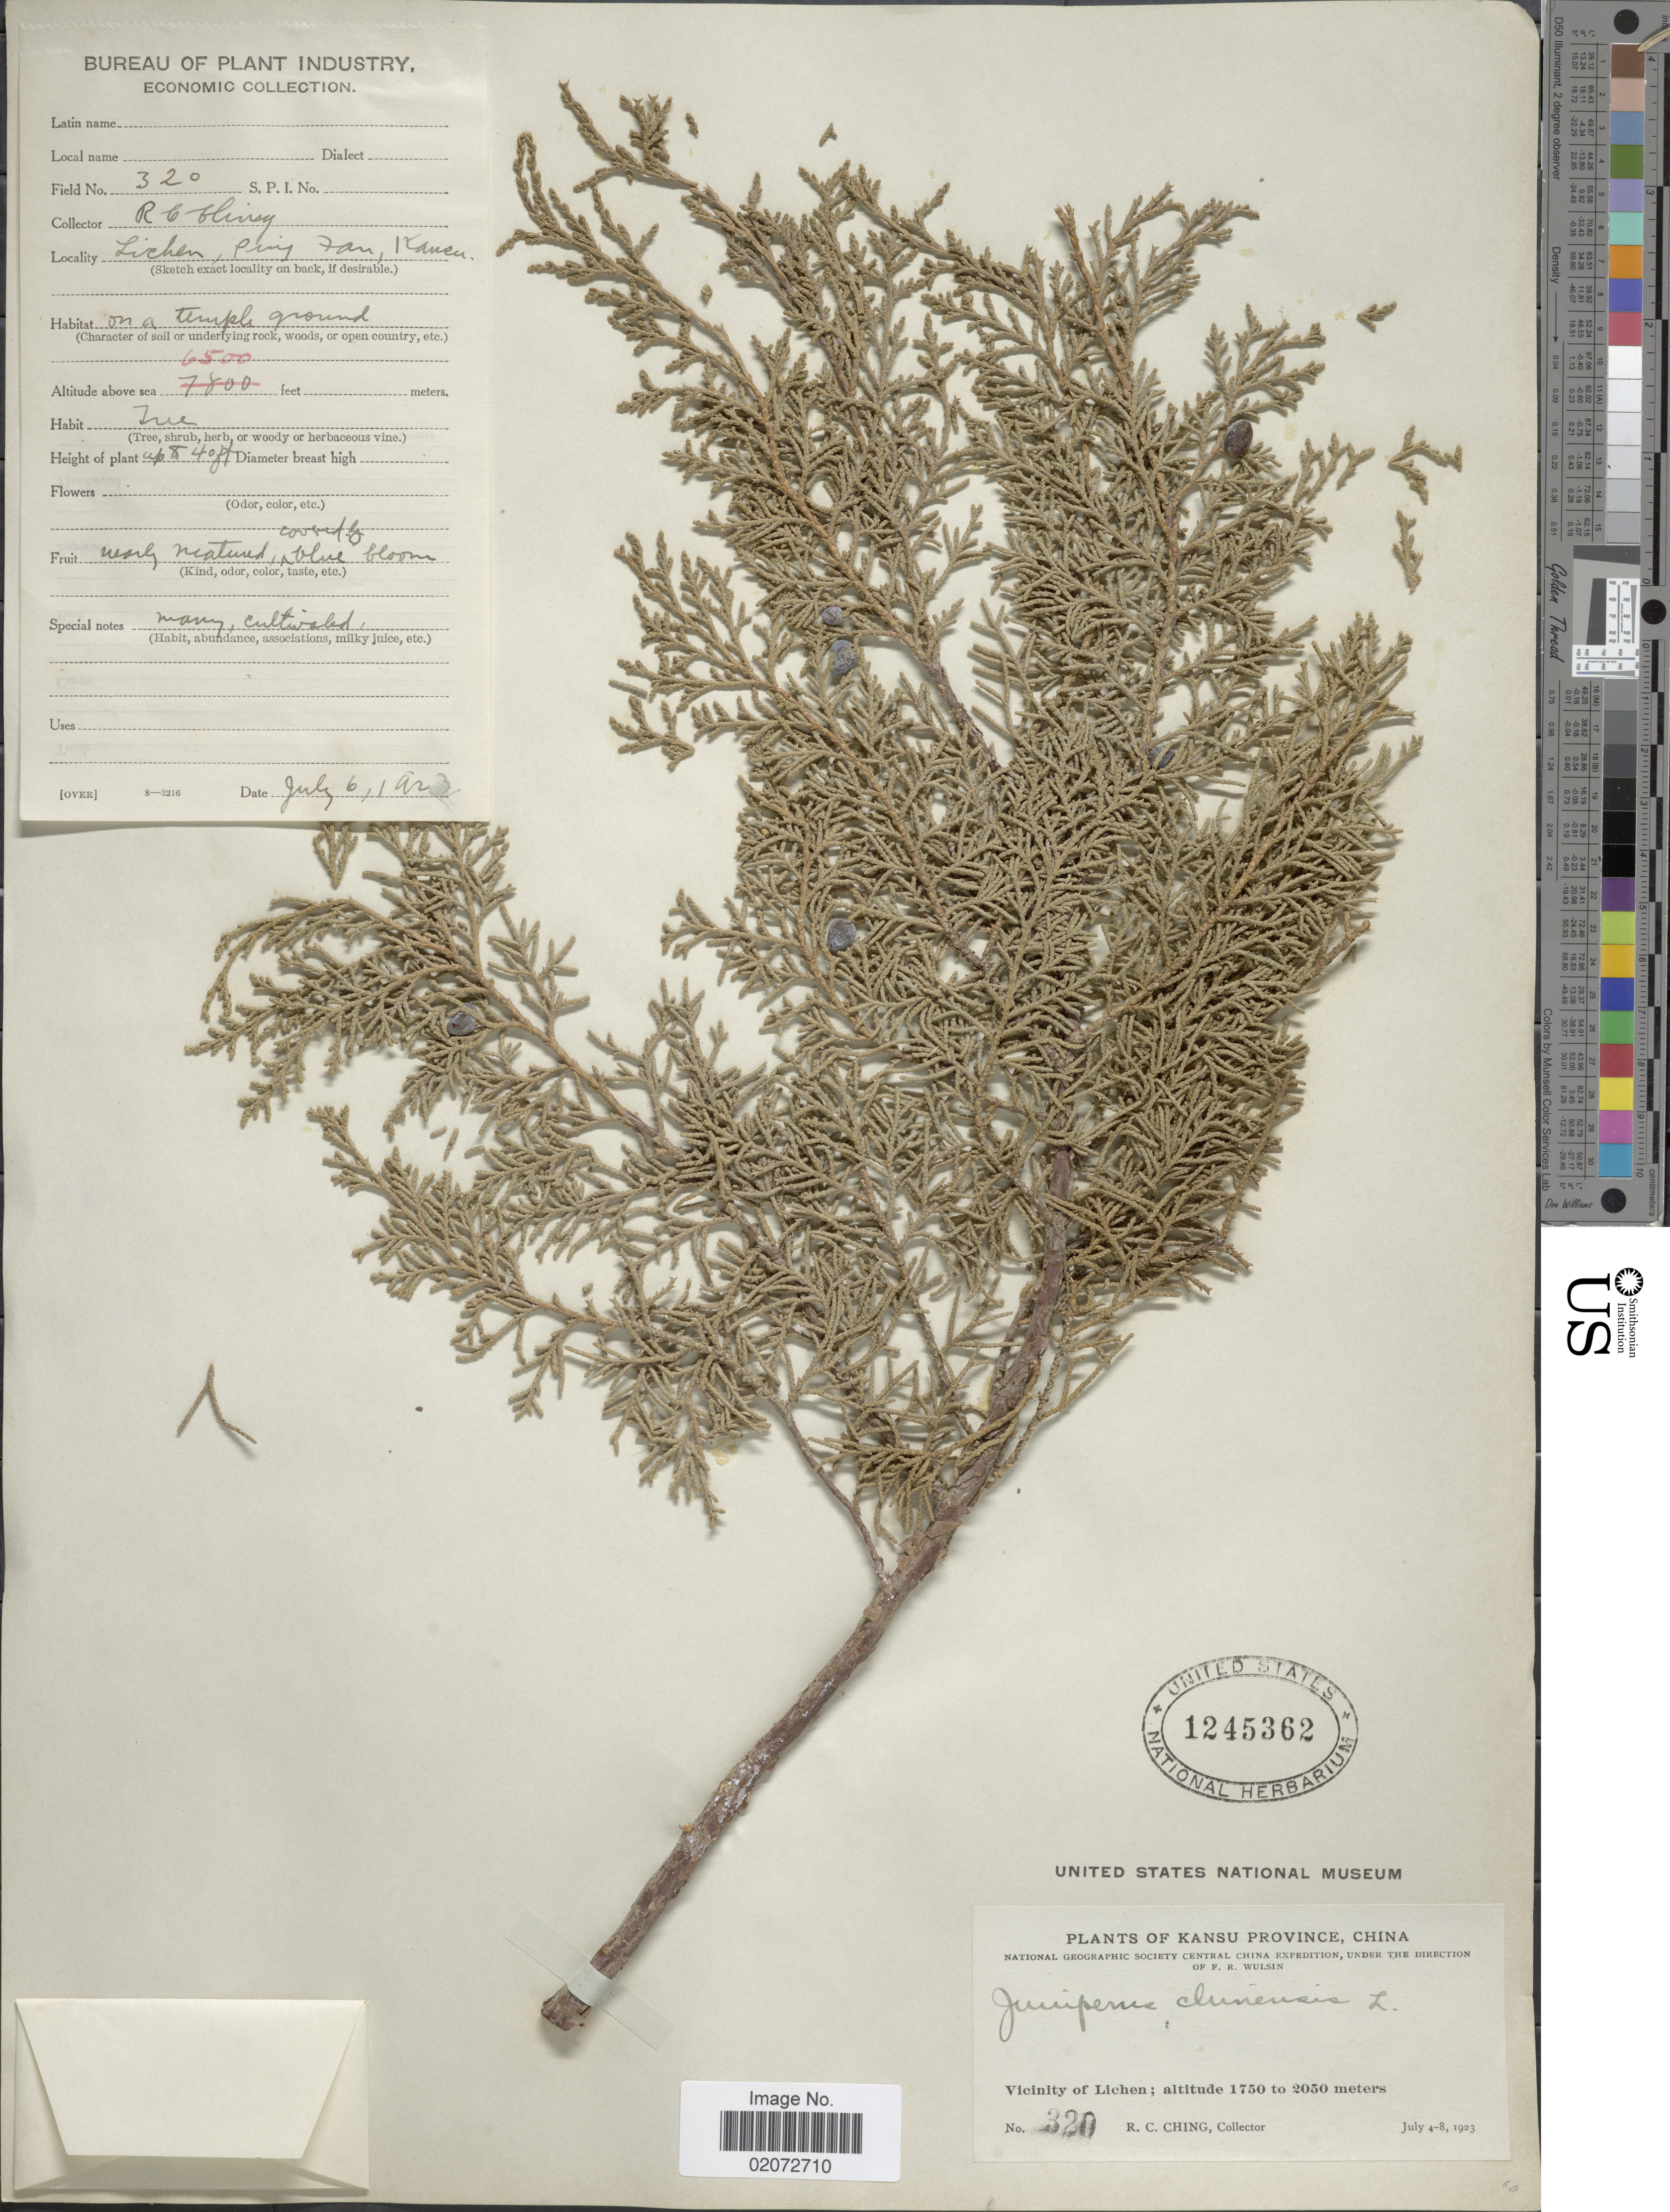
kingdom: Plantae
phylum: Tracheophyta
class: Pinopsida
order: Pinales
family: Cupressaceae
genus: Juniperus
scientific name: Juniperus chinensis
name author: L.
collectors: R. C. Ching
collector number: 320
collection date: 1923-07-06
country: China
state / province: Gansu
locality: Vicinity of Lichen, Ping Fan, Kansu Province.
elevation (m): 1981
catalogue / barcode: US 1245362